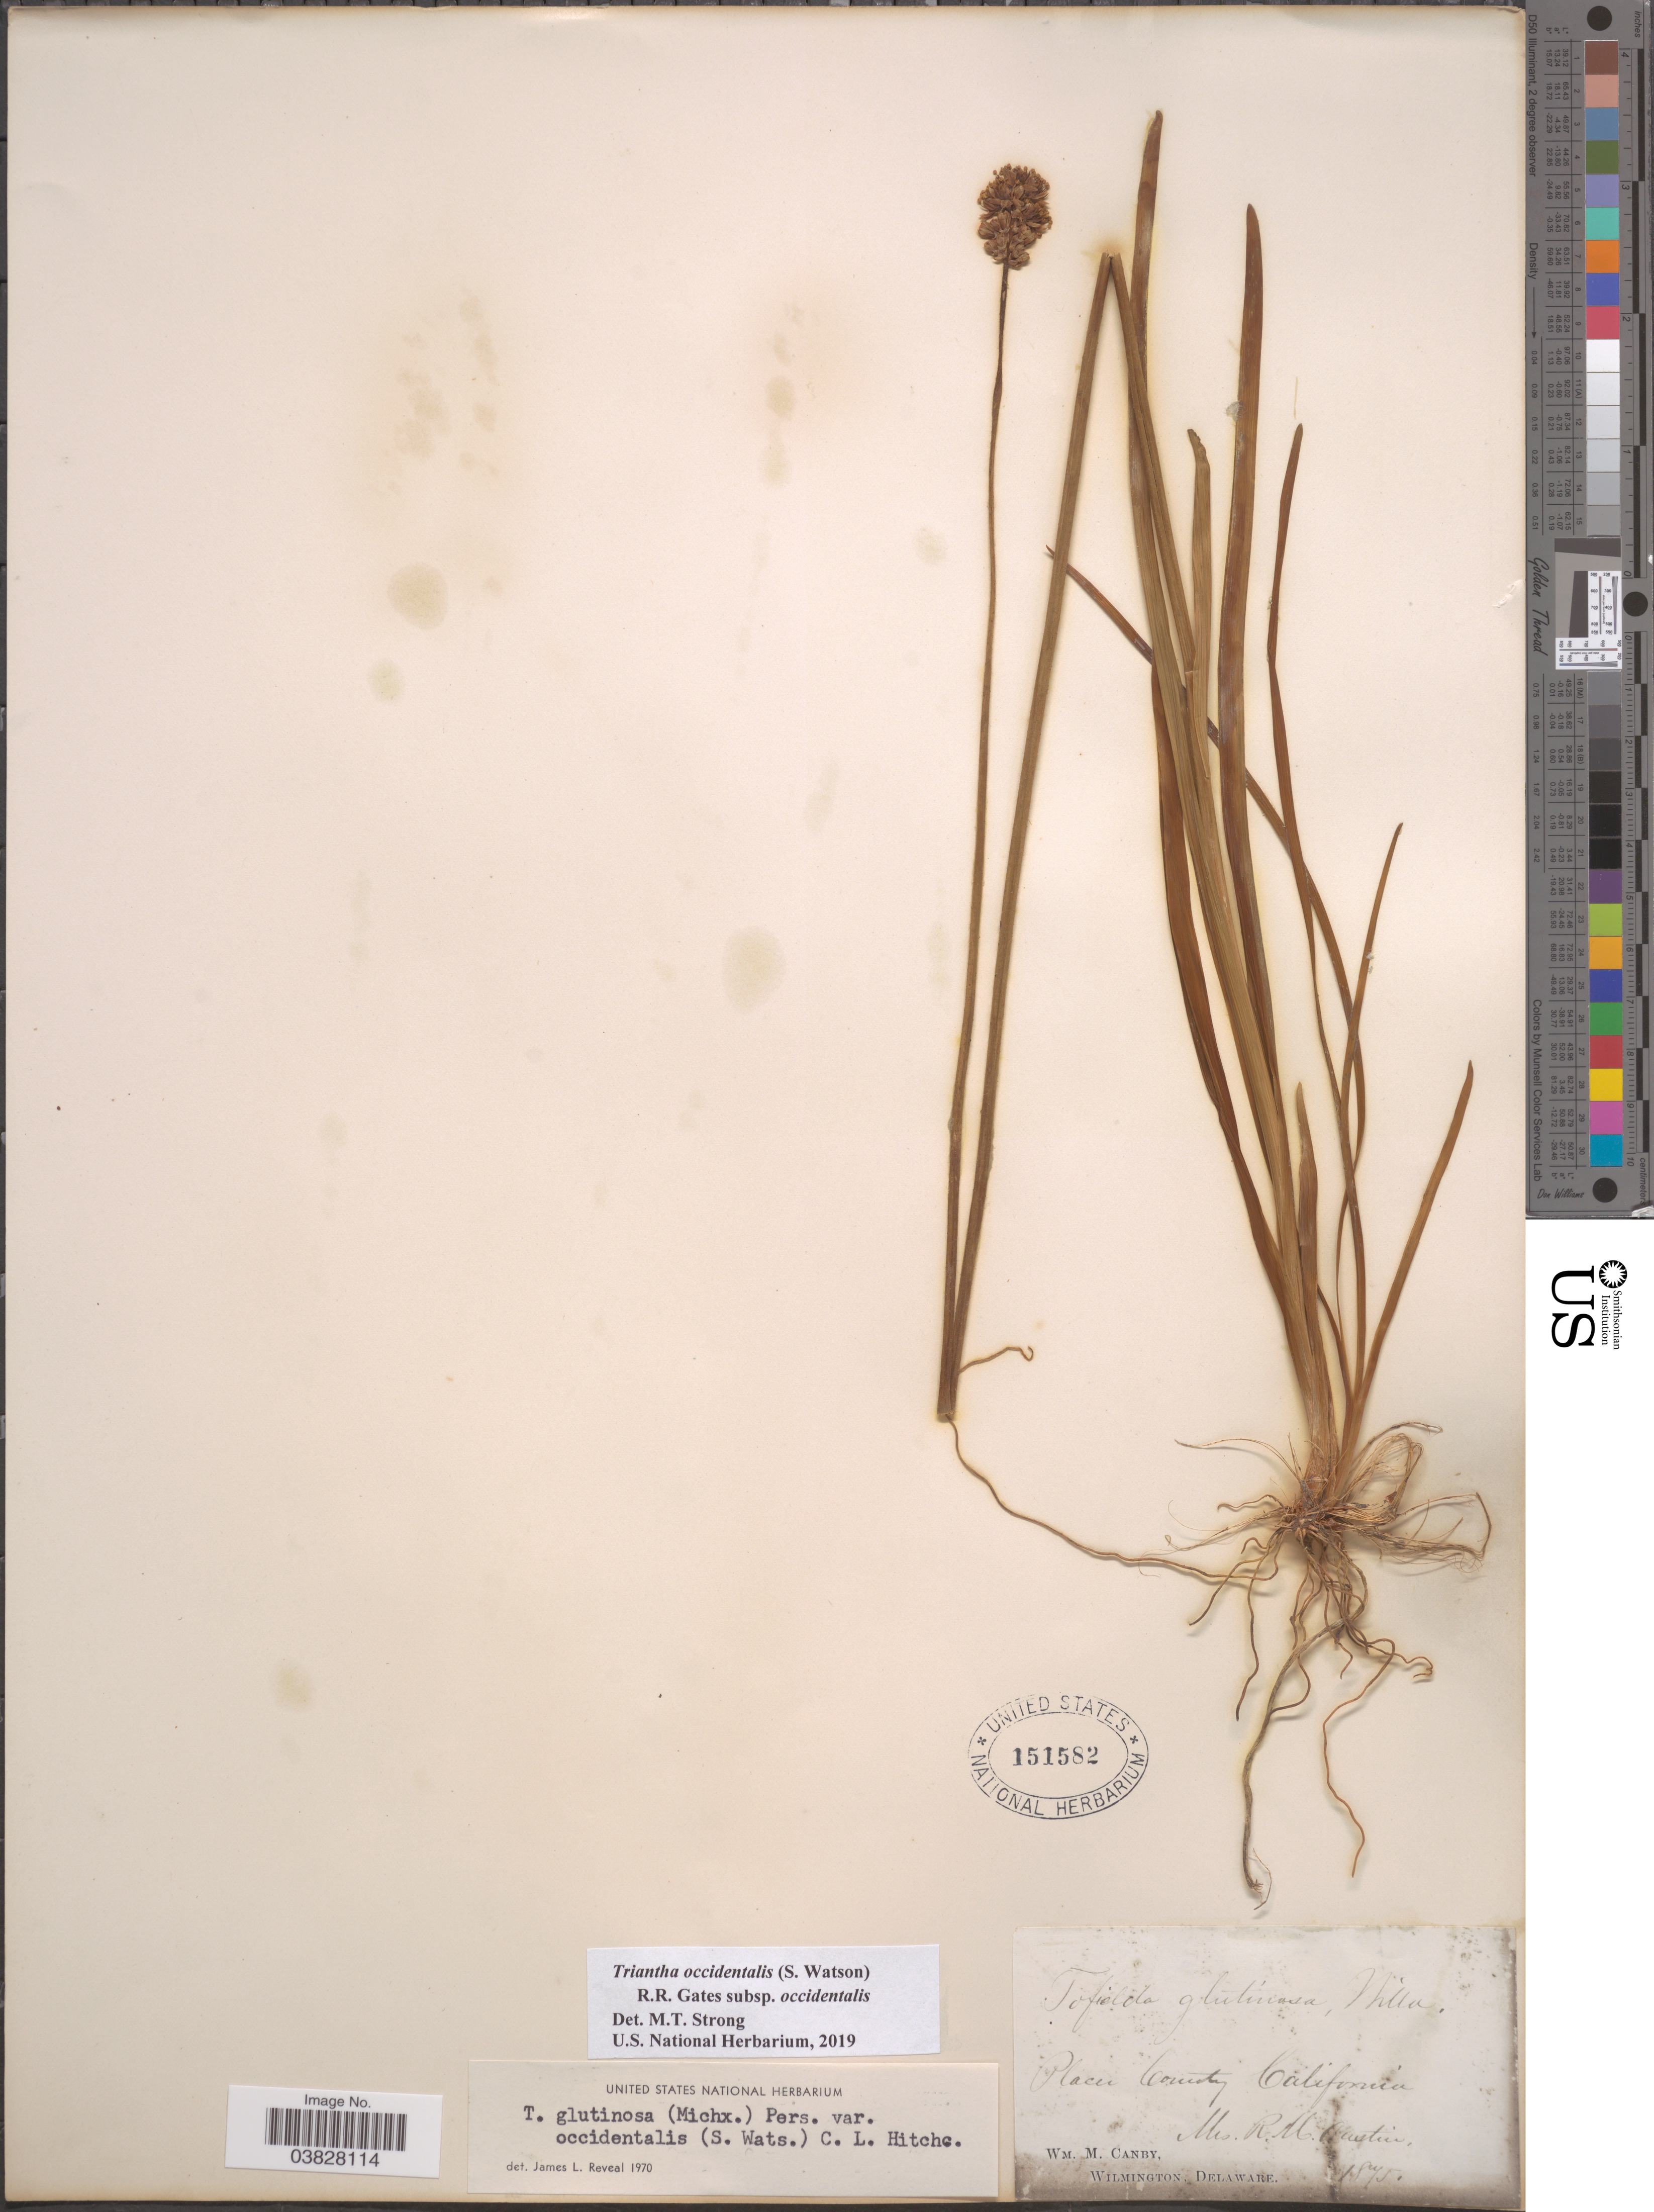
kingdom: Plantae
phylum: Tracheophyta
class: Liliopsida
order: Alismatales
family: Tofieldiaceae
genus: Triantha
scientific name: Triantha occidentalis subsp. occidentalis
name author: (S. Watson) R.R. Gates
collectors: R. Austin & W. M. Canby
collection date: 1895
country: United States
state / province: California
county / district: Placer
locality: Placer County.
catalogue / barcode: US 151582